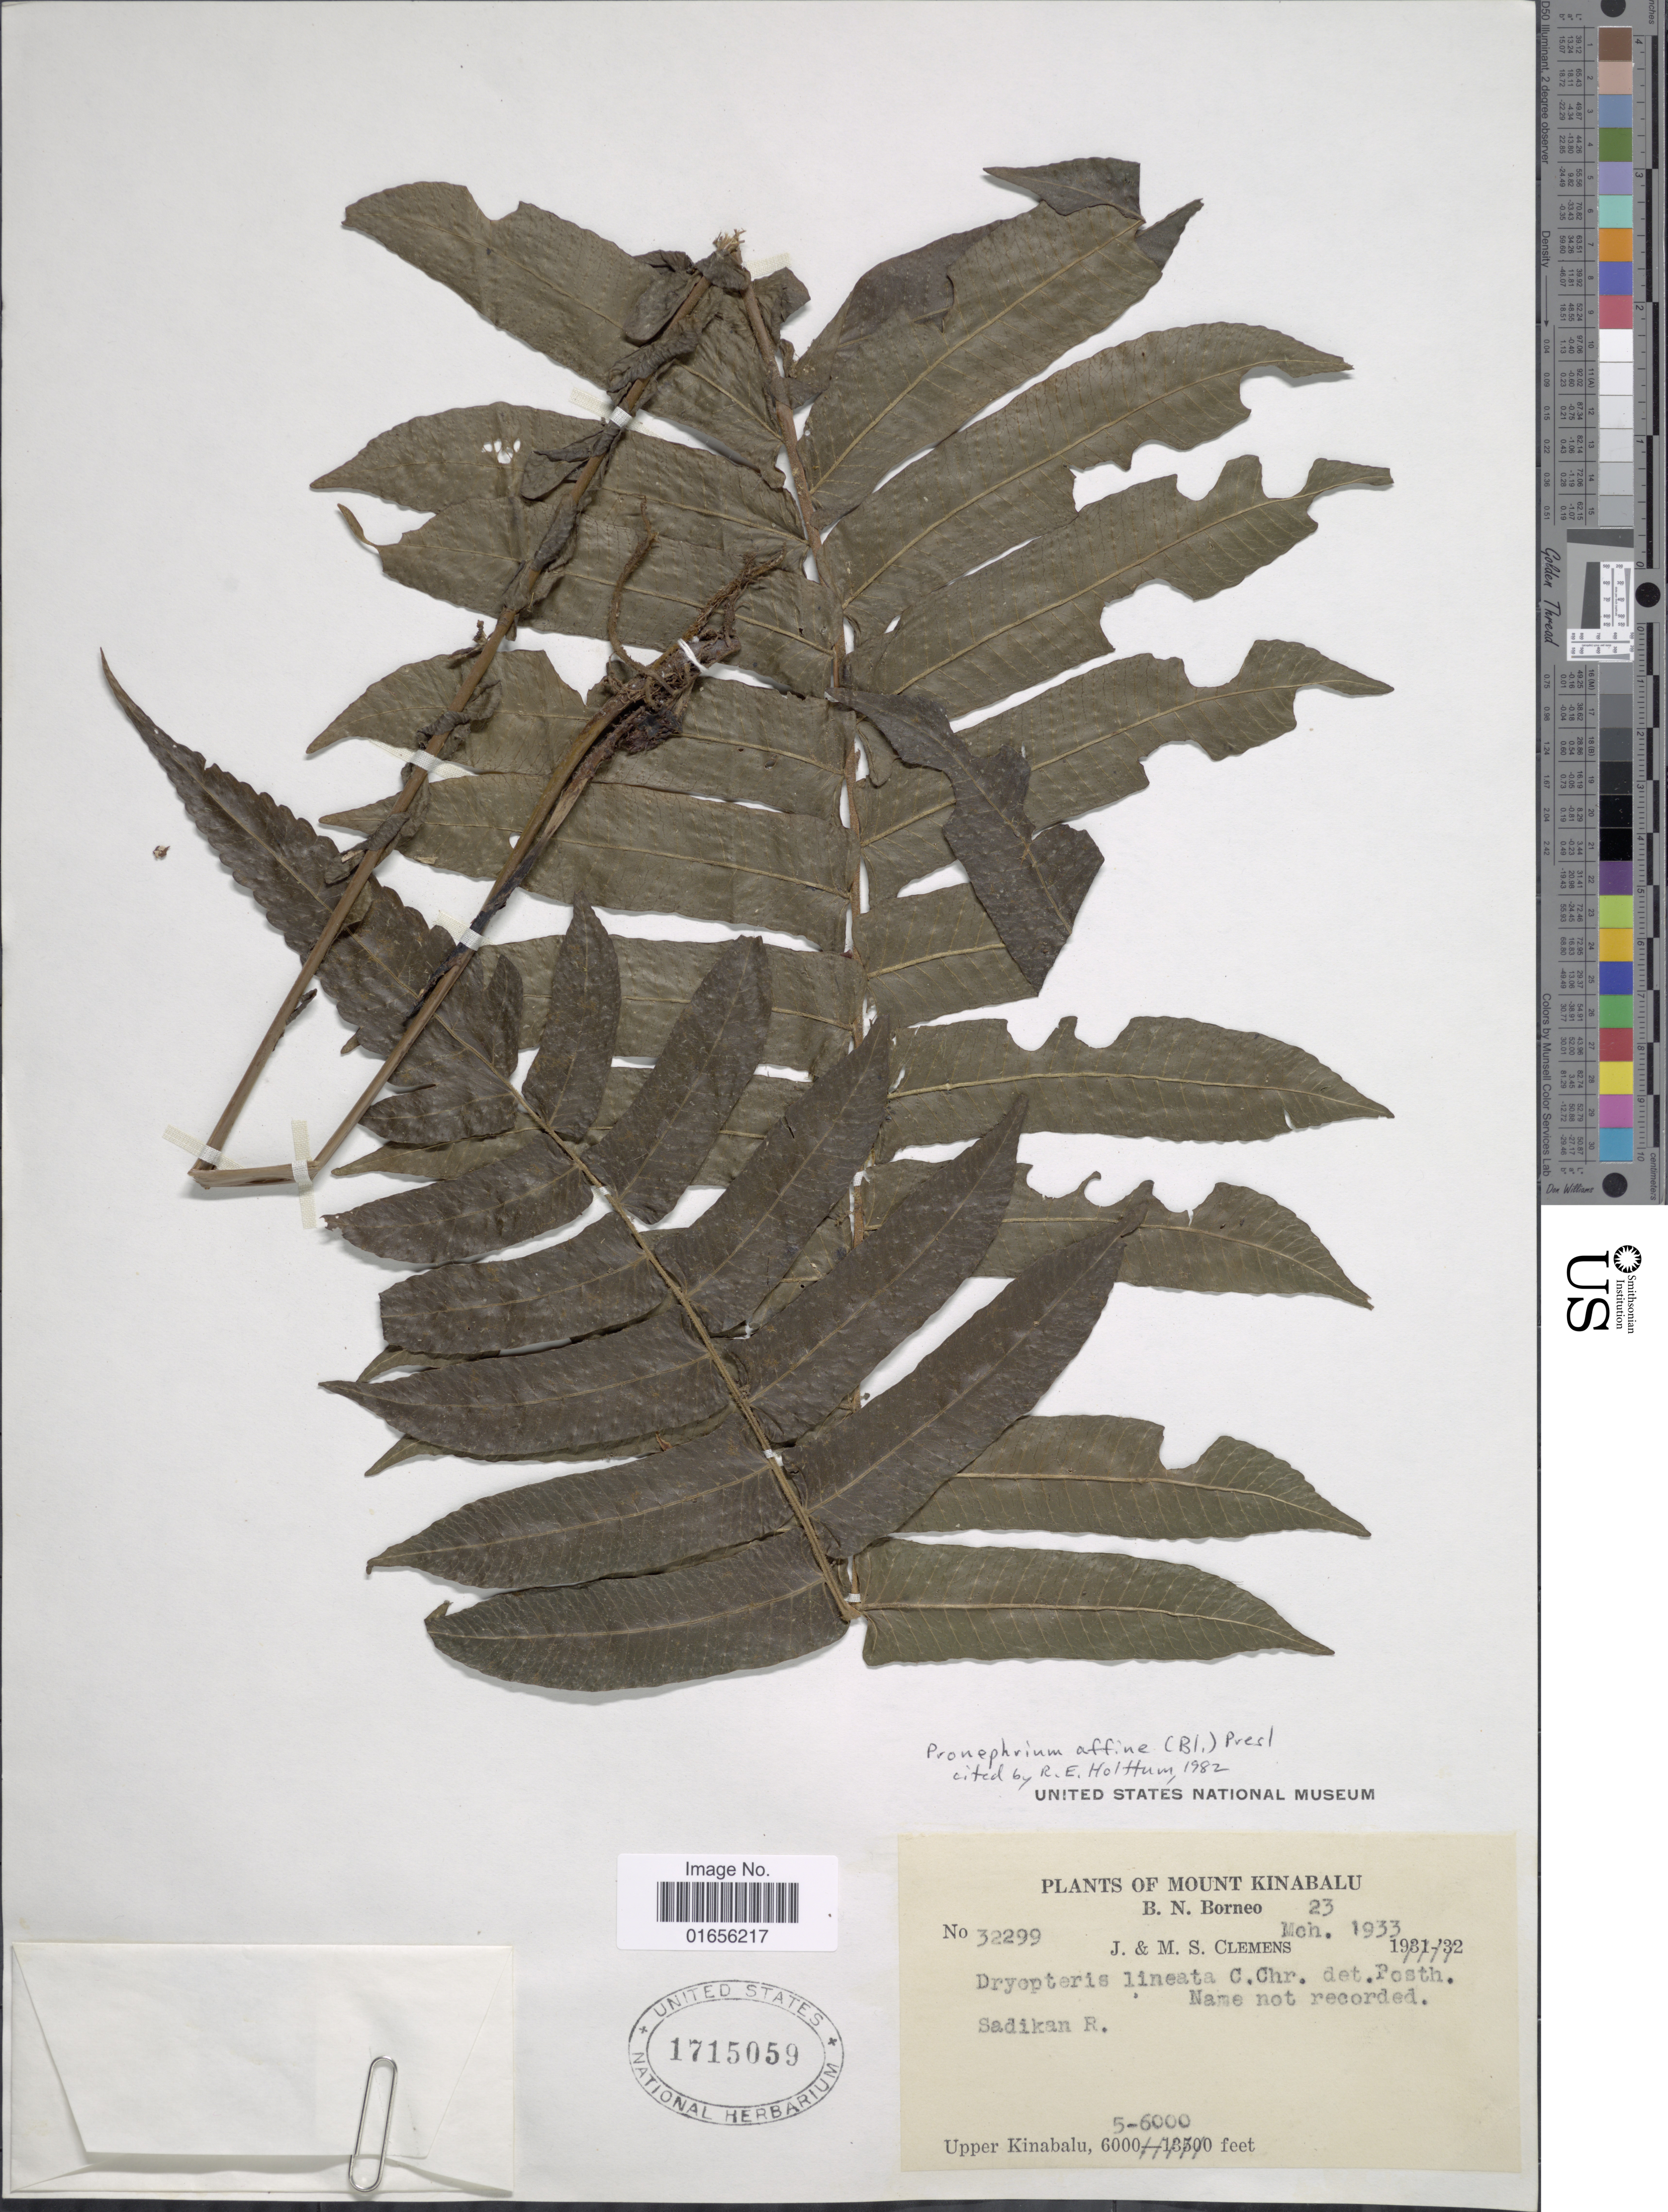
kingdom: Plantae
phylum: Tracheophyta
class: Polypodiopsida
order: Polypodiales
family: Thelypteridaceae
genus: Pronephrium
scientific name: Pronephrium affine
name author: (Blume) C. Presl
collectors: J. Clemens & M. S. Clemens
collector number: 32299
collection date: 1933-03-23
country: Malaysia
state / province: Sabah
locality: Mount Kinabalu, B.N. Borneo, Upper Kinabalu. Sadikan R.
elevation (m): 1524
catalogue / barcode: US 1715059